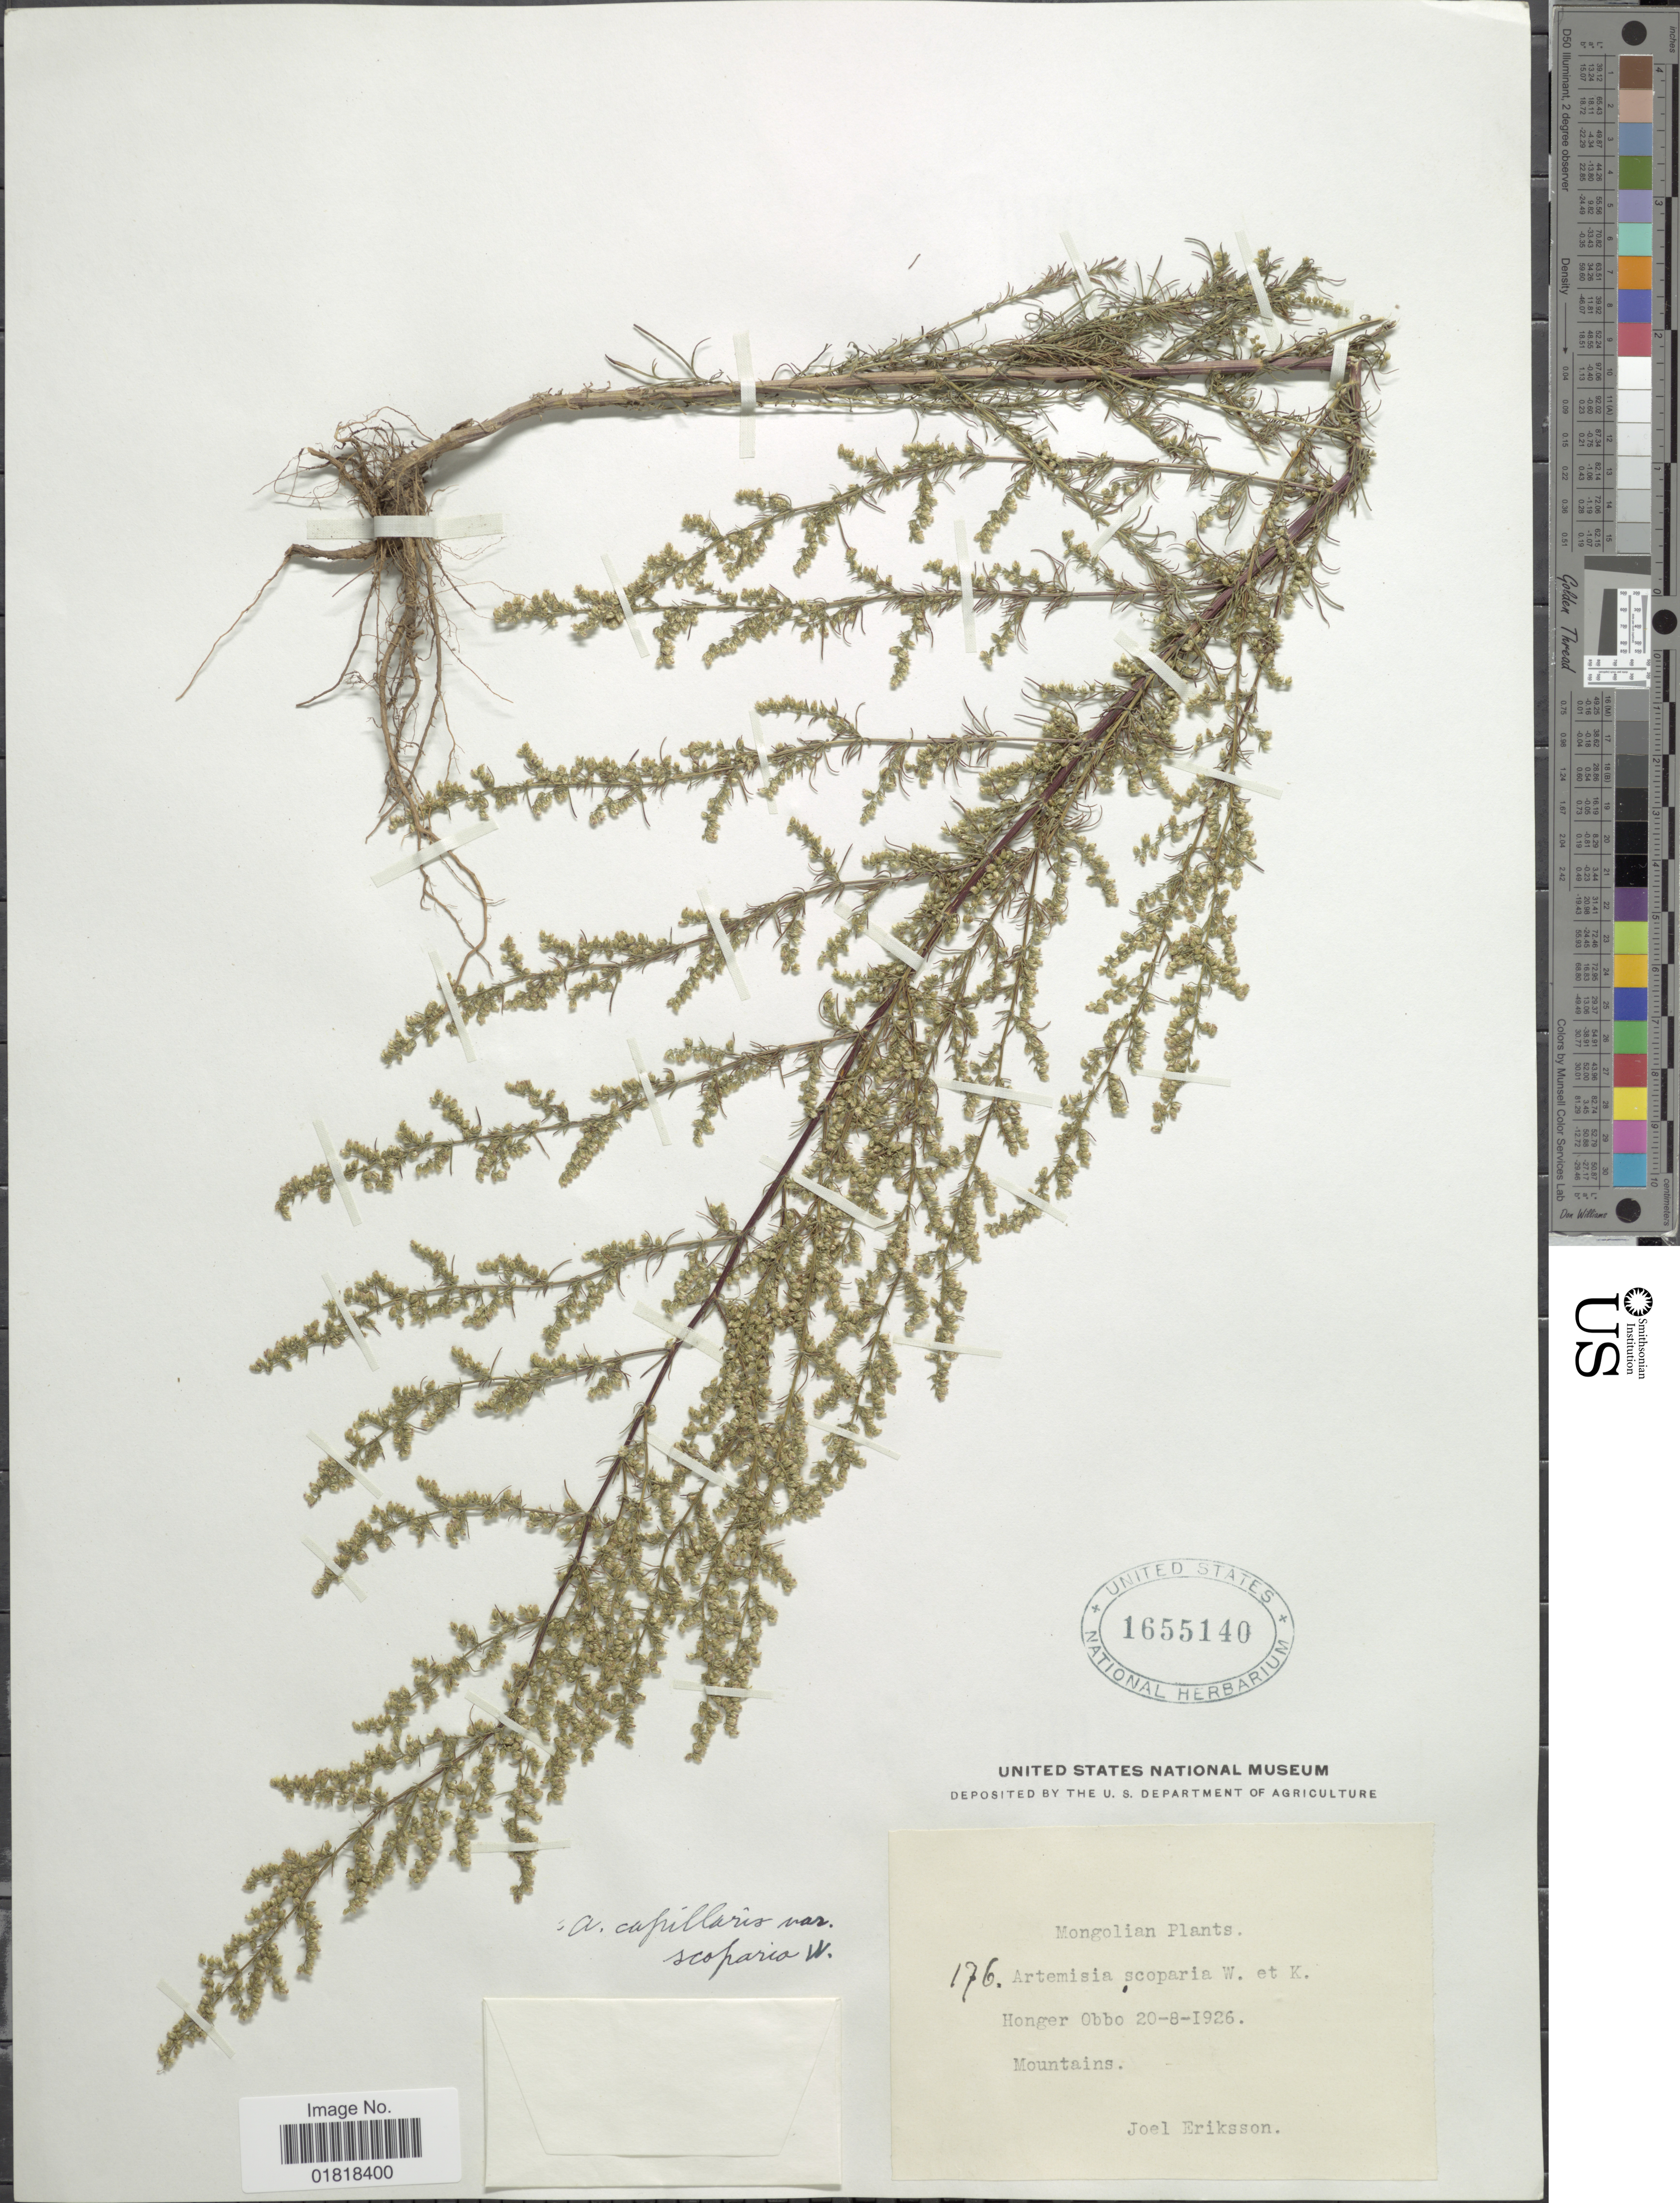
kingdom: Plantae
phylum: Tracheophyta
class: Magnoliopsida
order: Asterales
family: Asteraceae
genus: Artemisia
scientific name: Artemisia capillaris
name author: Thunb.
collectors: J. Eriksson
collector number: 176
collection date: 1926-08-20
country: China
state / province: Nei Monggol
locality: Mongolia, Honger Obbo, Mountains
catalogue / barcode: US 1655140